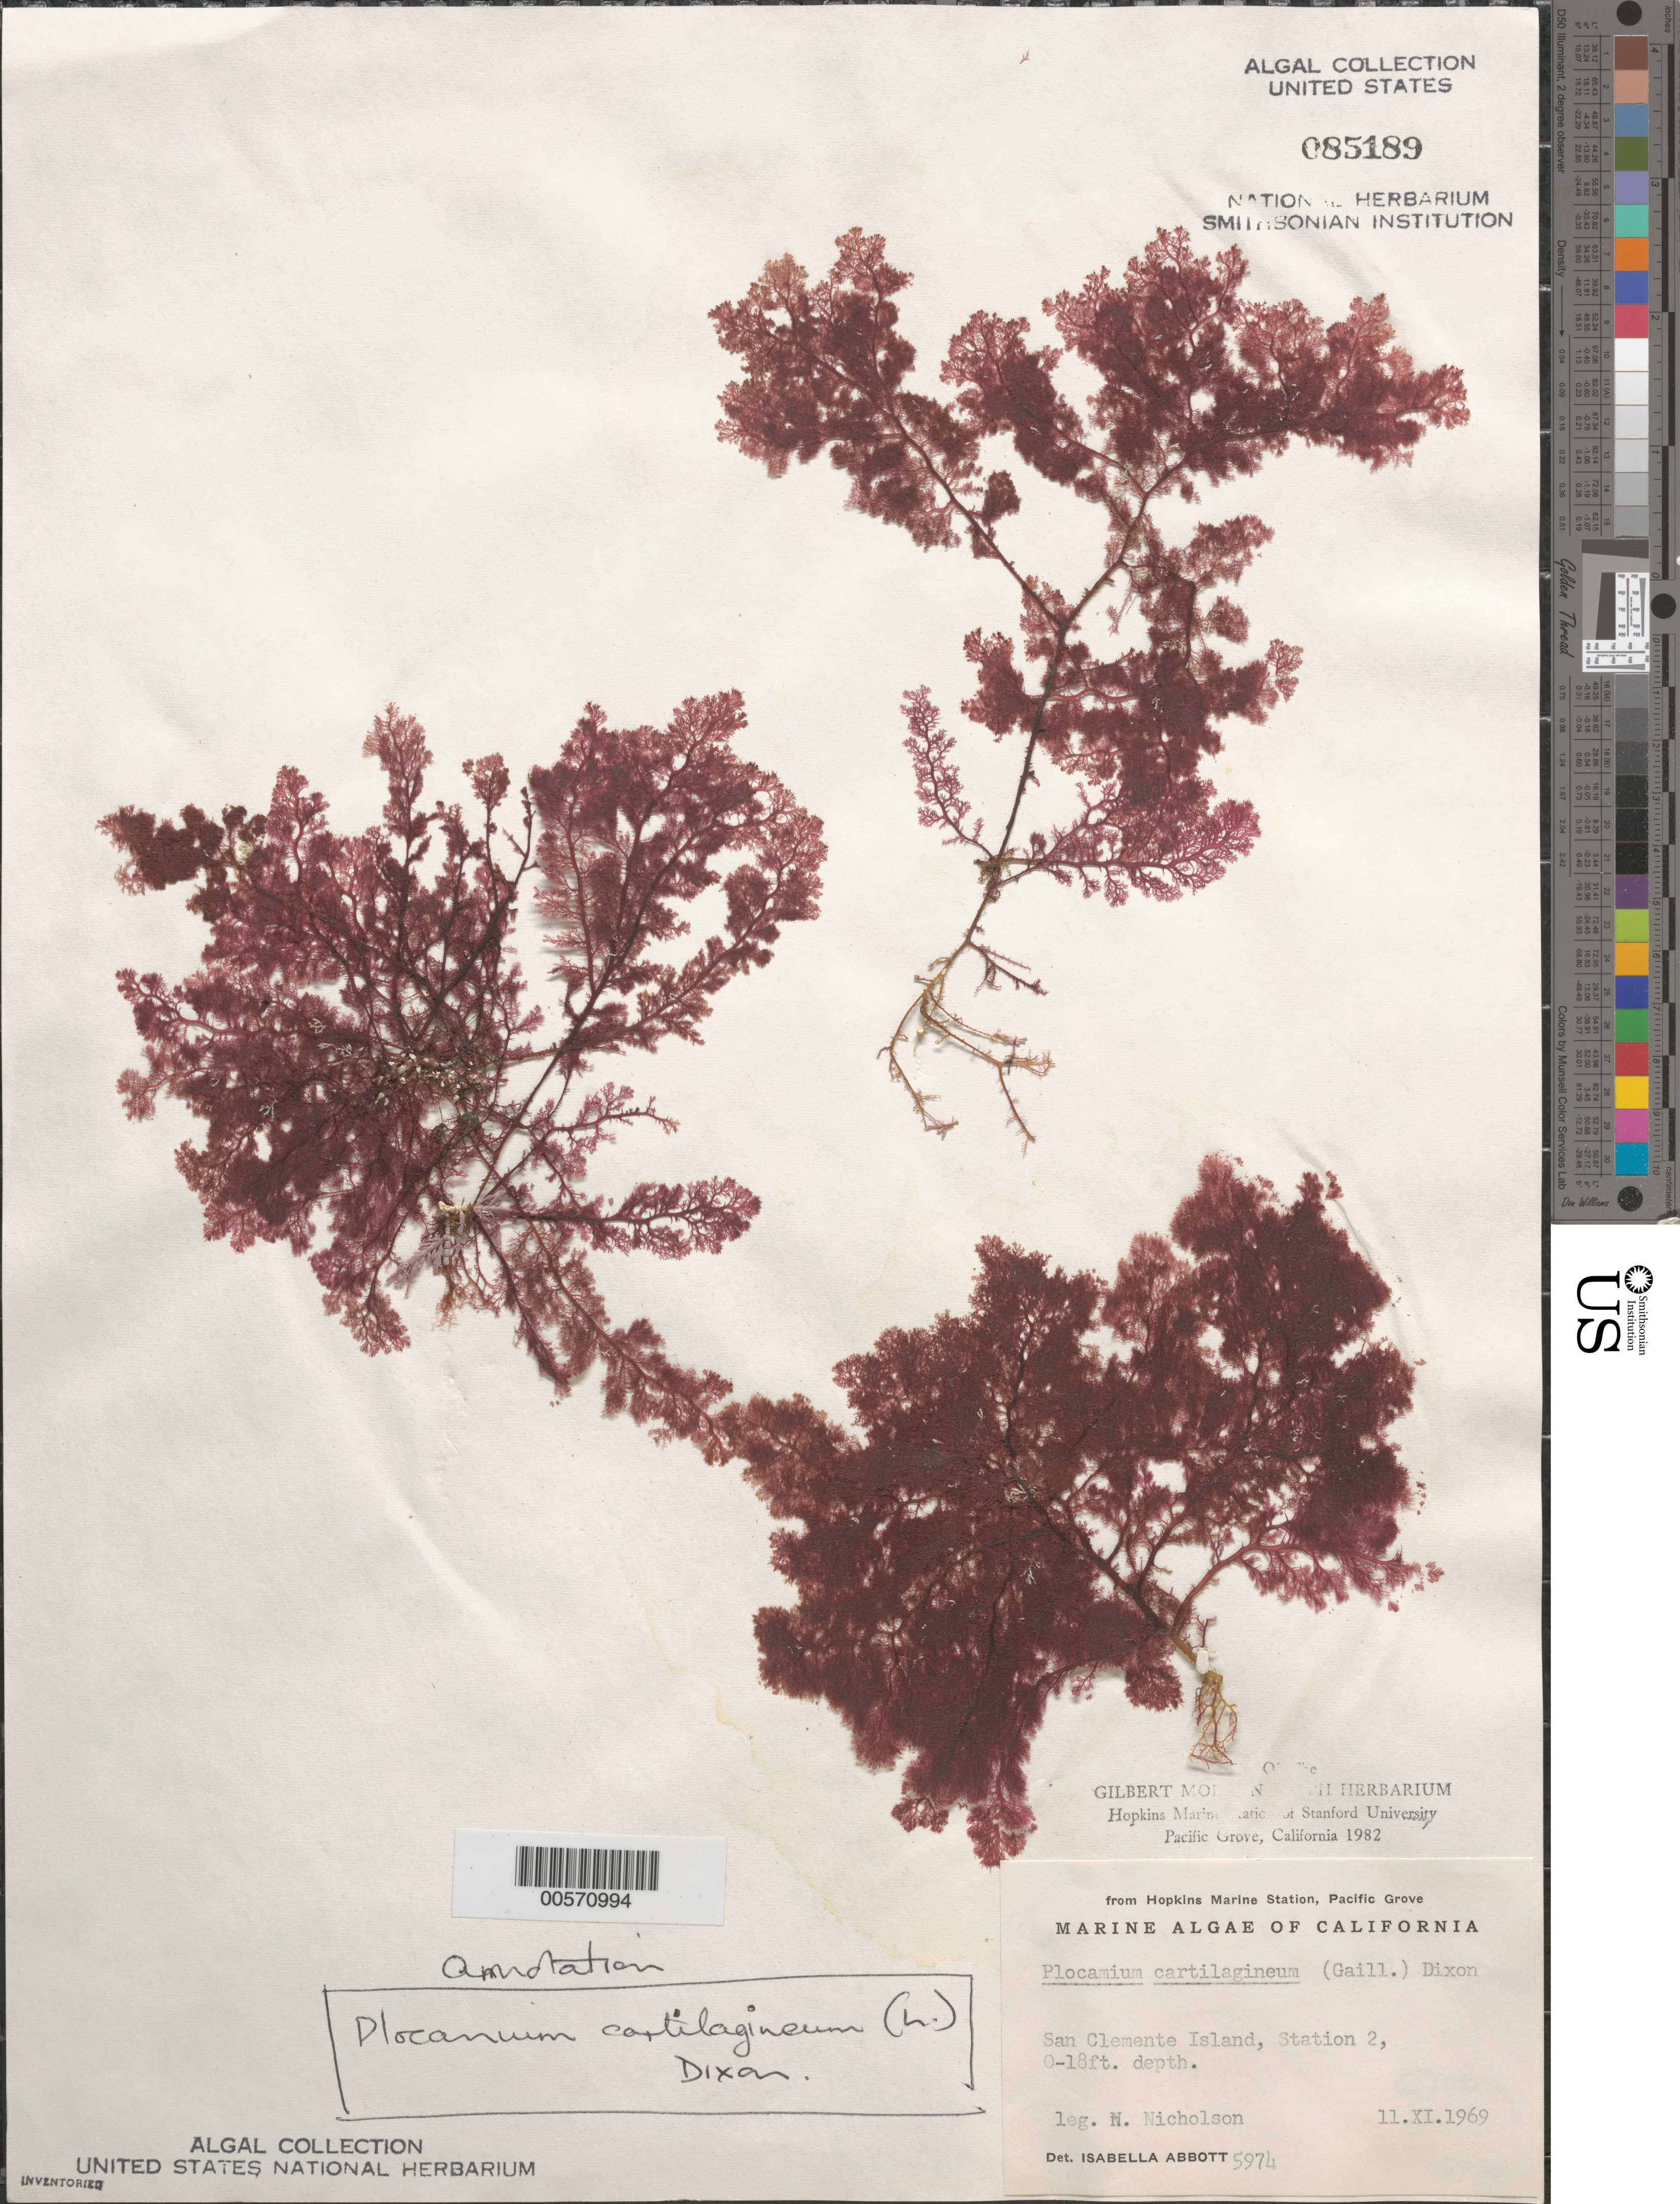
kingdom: Plantae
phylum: Rhodophyta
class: Florideophyceae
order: Plocamiales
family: Plocamiaceae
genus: Plocamium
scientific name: Plocamium cartilagineum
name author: (L.) P.S. Dixon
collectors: N. Nicholson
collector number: IAA 5974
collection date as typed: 11 Nov 1969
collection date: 1969-11-11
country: United States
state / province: California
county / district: Los Angeles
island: San Clemente Island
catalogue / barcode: US 85189